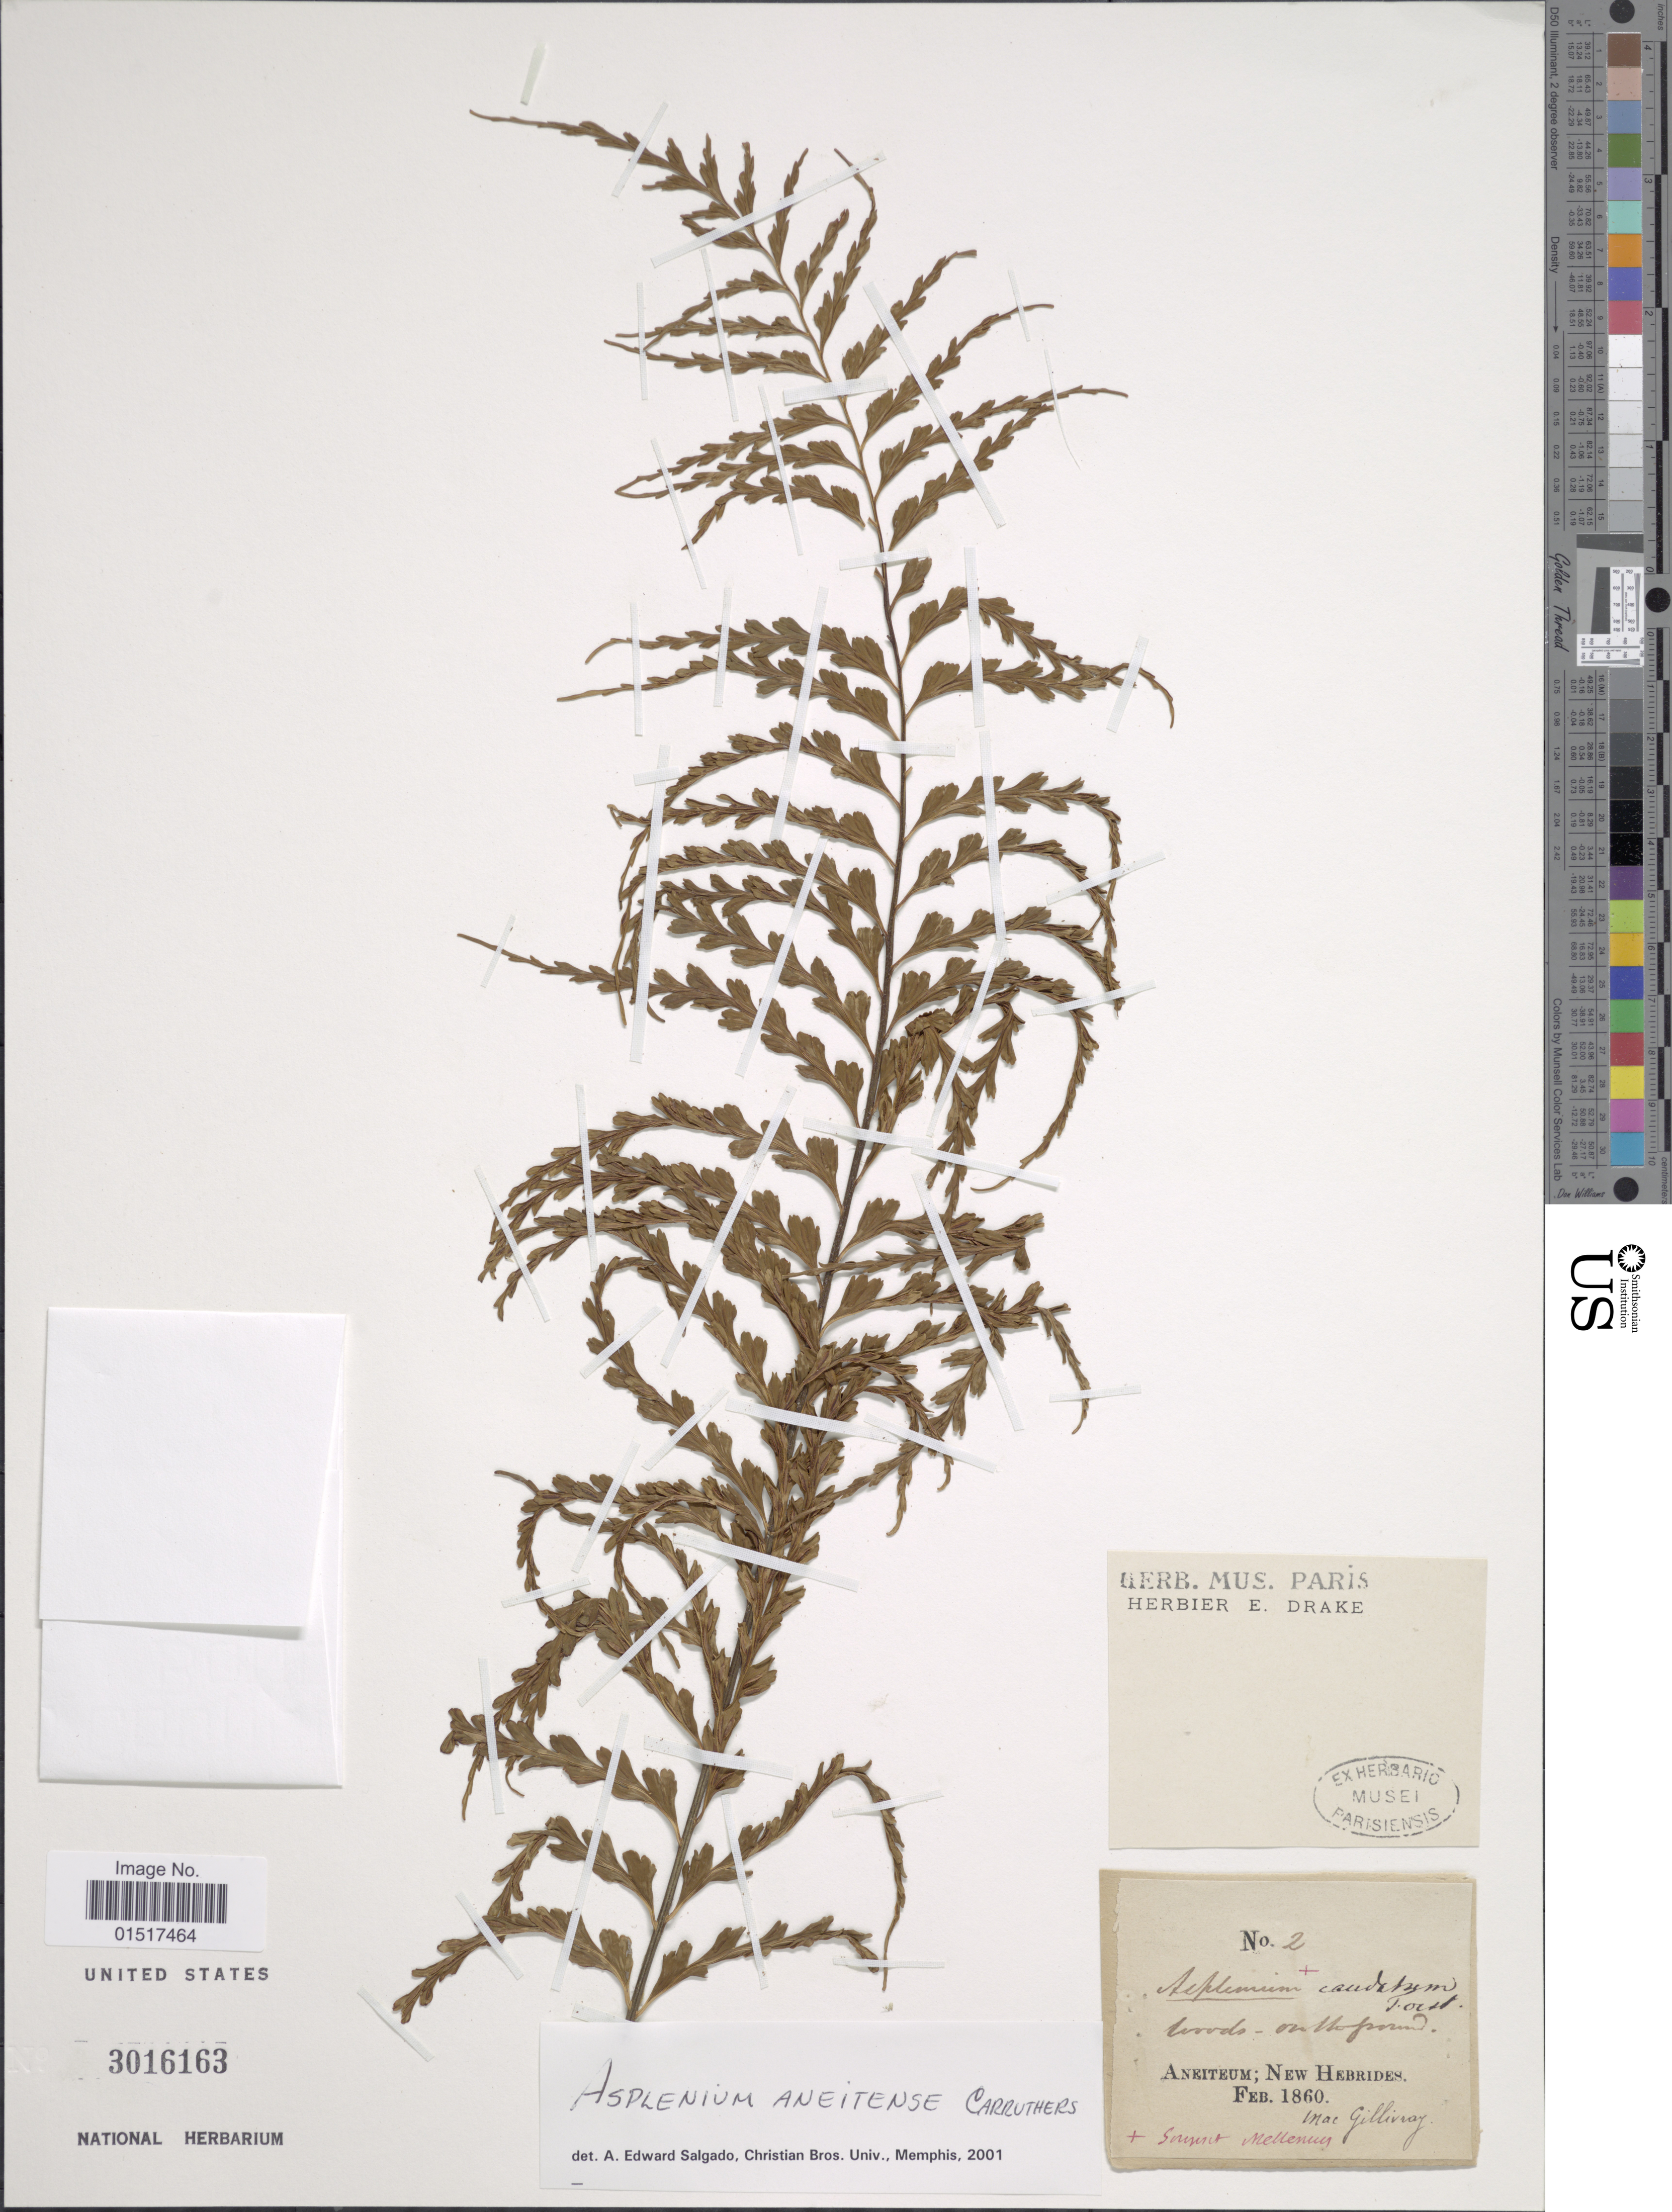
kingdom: Plantae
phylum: Tracheophyta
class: Polypodiopsida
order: Polypodiales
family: Aspleniaceae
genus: Asplenium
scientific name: Asplenium aneitense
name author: Carruth.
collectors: Macgillivray & S. Mellenuy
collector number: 2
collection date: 1860-02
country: Vanuatu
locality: Aneiteum; New Hebrides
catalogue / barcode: US 3016163